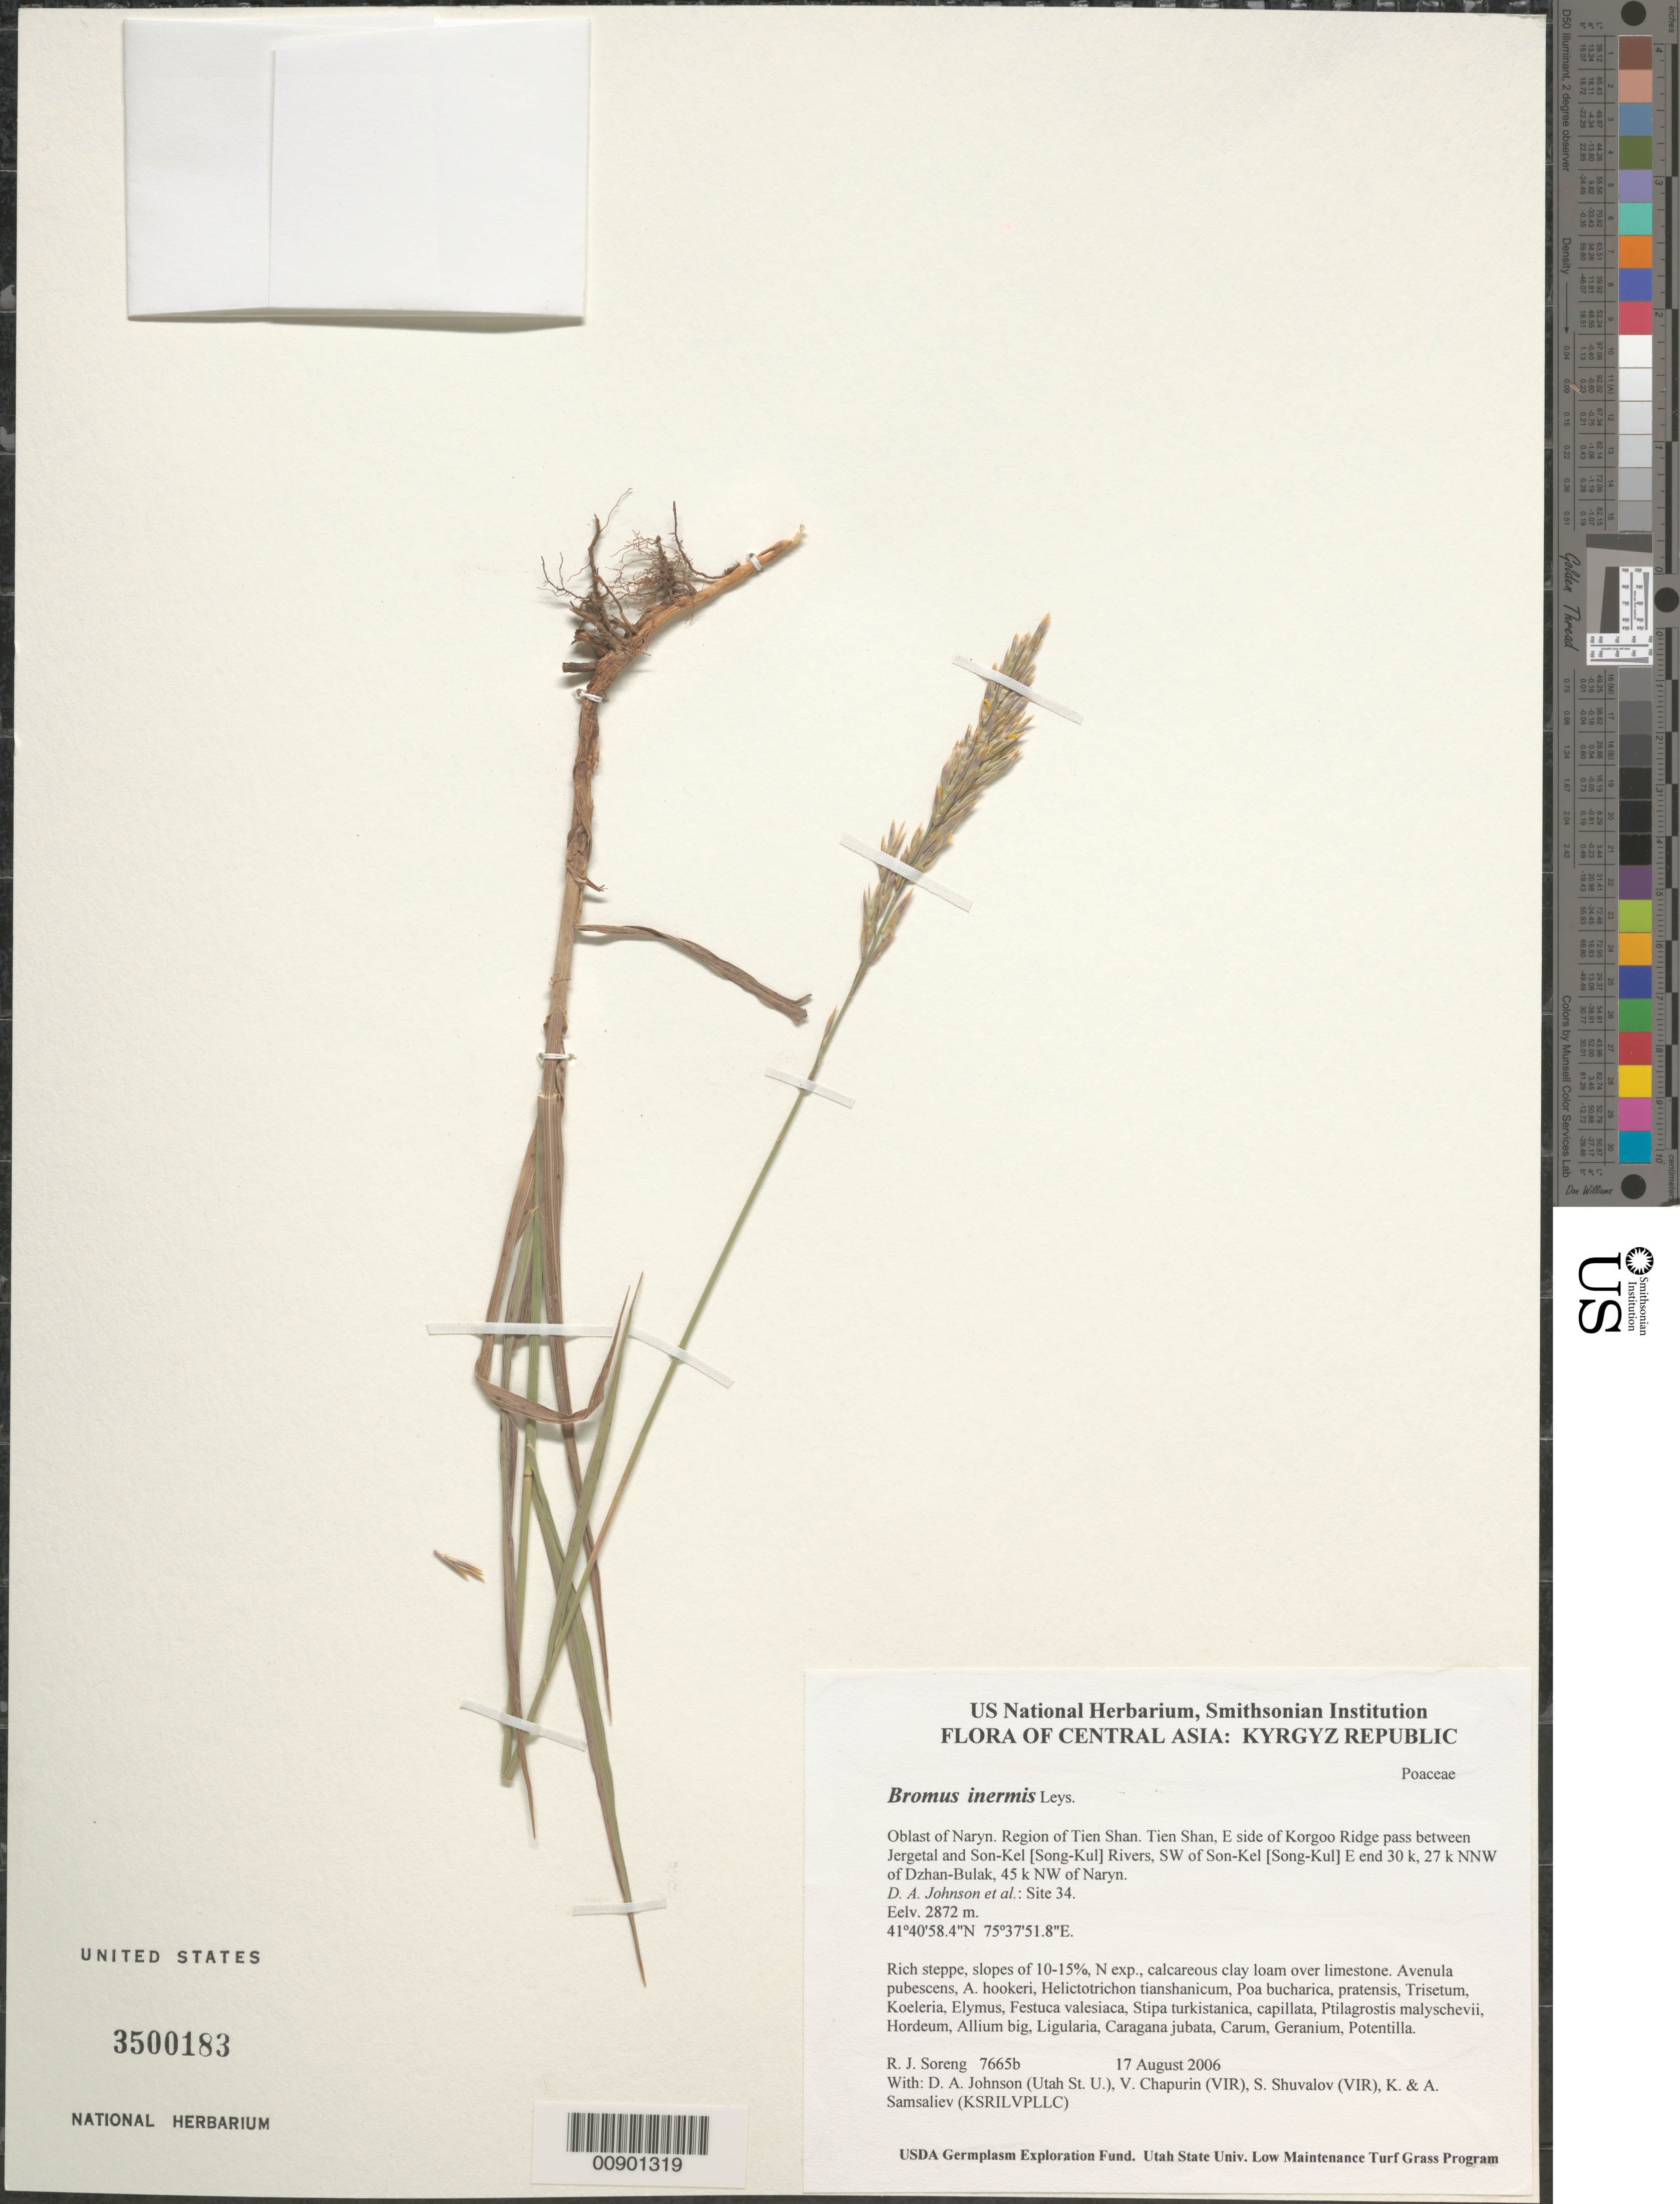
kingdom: Plantae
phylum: Tracheophyta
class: Liliopsida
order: Poales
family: Poaceae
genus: Bromus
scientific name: Bromus inermis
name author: Leyss.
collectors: R. J. Soreng, D. Johnson, S. Shuvalov, V. Chapurin, K. Samsaliev & A. Samsaliev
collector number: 7665b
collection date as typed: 17 Aug 2006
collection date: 2006-08-17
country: Kyrgyzstan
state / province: Naryn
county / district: Tien Shan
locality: Tien Shan, E side of Korgoo Ridge pass between Jergetal and Son-Kel Rivers, SW of Son-Kel E end 30 k, 27 km NNW of Dzhan-Bulak, 45 km NW of Naryn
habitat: Rich steppe, slopes of 10-15%, N exp., calcareous clay loam over limestone,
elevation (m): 2872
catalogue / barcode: US 3500183